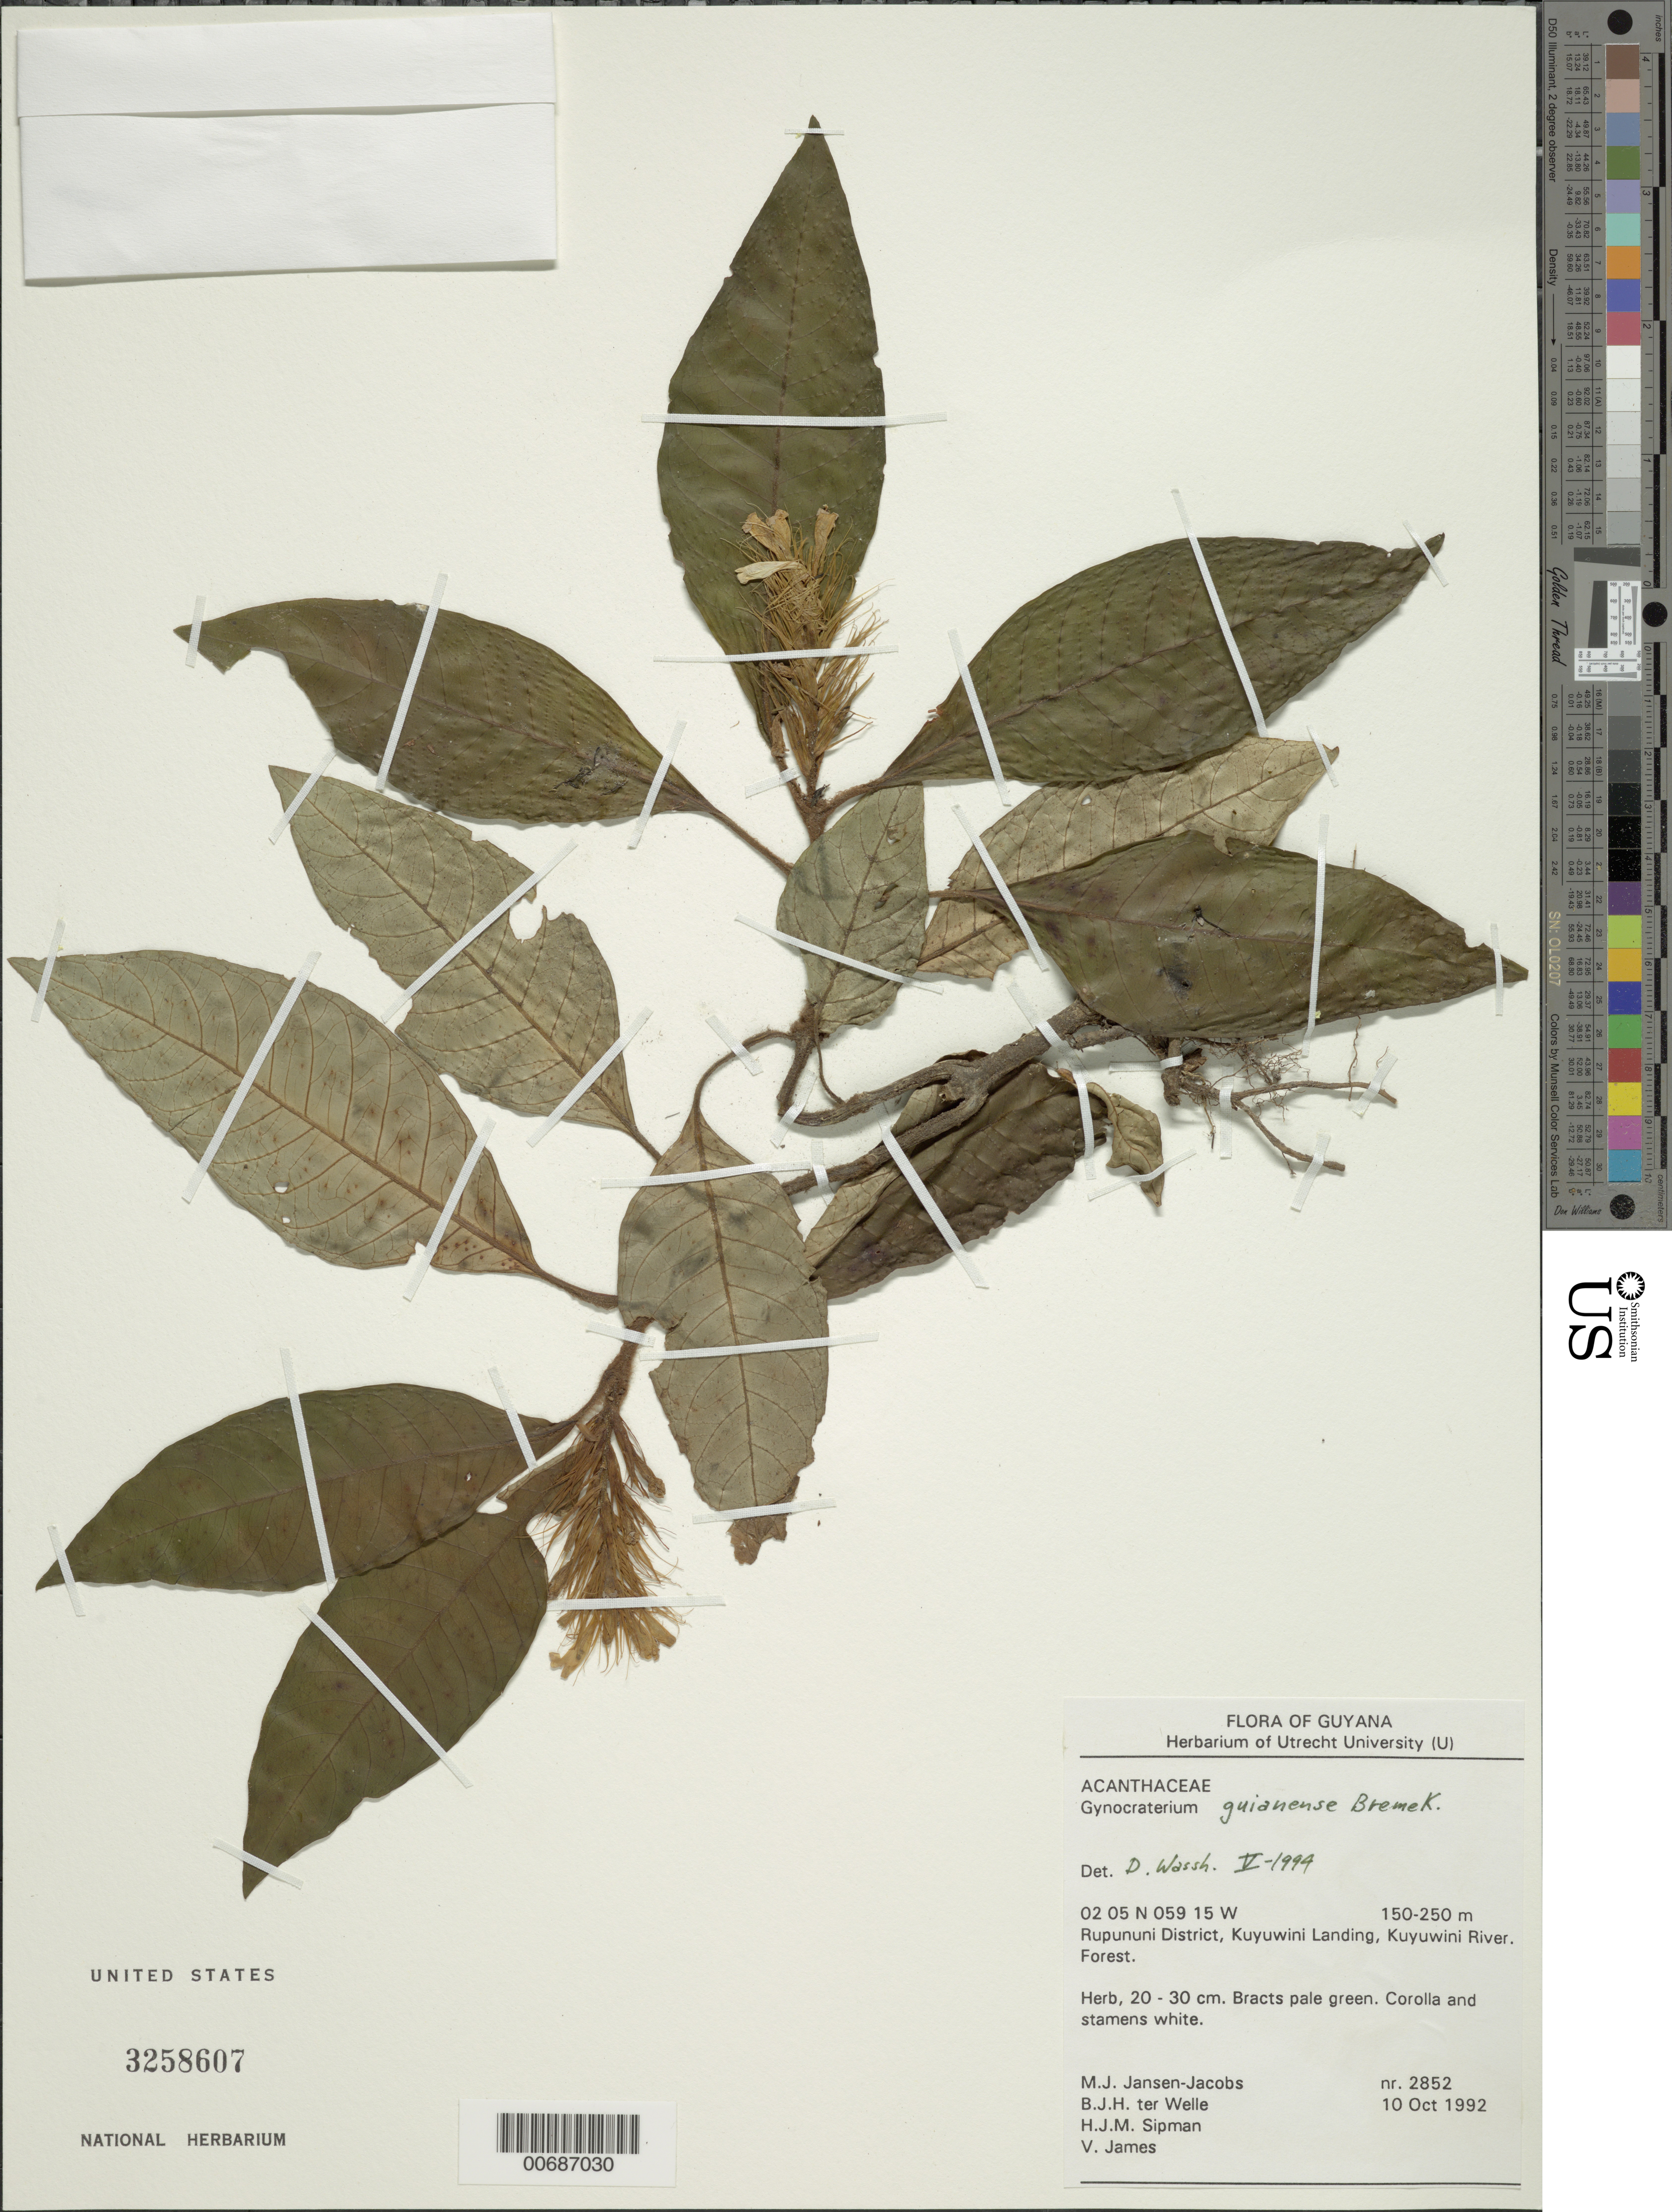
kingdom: Plantae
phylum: Tracheophyta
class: Magnoliopsida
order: Lamiales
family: Acanthaceae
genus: Gynocraterium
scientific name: Gynocraterium guianense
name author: Bremek.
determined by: Wasshausen, Dieter C., (BOT), Smithsonian Institution - National Museum of Natural History (UNITED STATES)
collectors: M. J. Jansen-Jacobs, B. Welle, H. J. M. Sipman & M. James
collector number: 2852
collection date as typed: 10-Oct-92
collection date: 1992-10-10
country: Guyana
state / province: U. Takutu-U. Essequibo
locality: Kuyuwini Landing, Kuyuwini River, Rupununi District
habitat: Forest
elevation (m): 150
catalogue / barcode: US 3258607